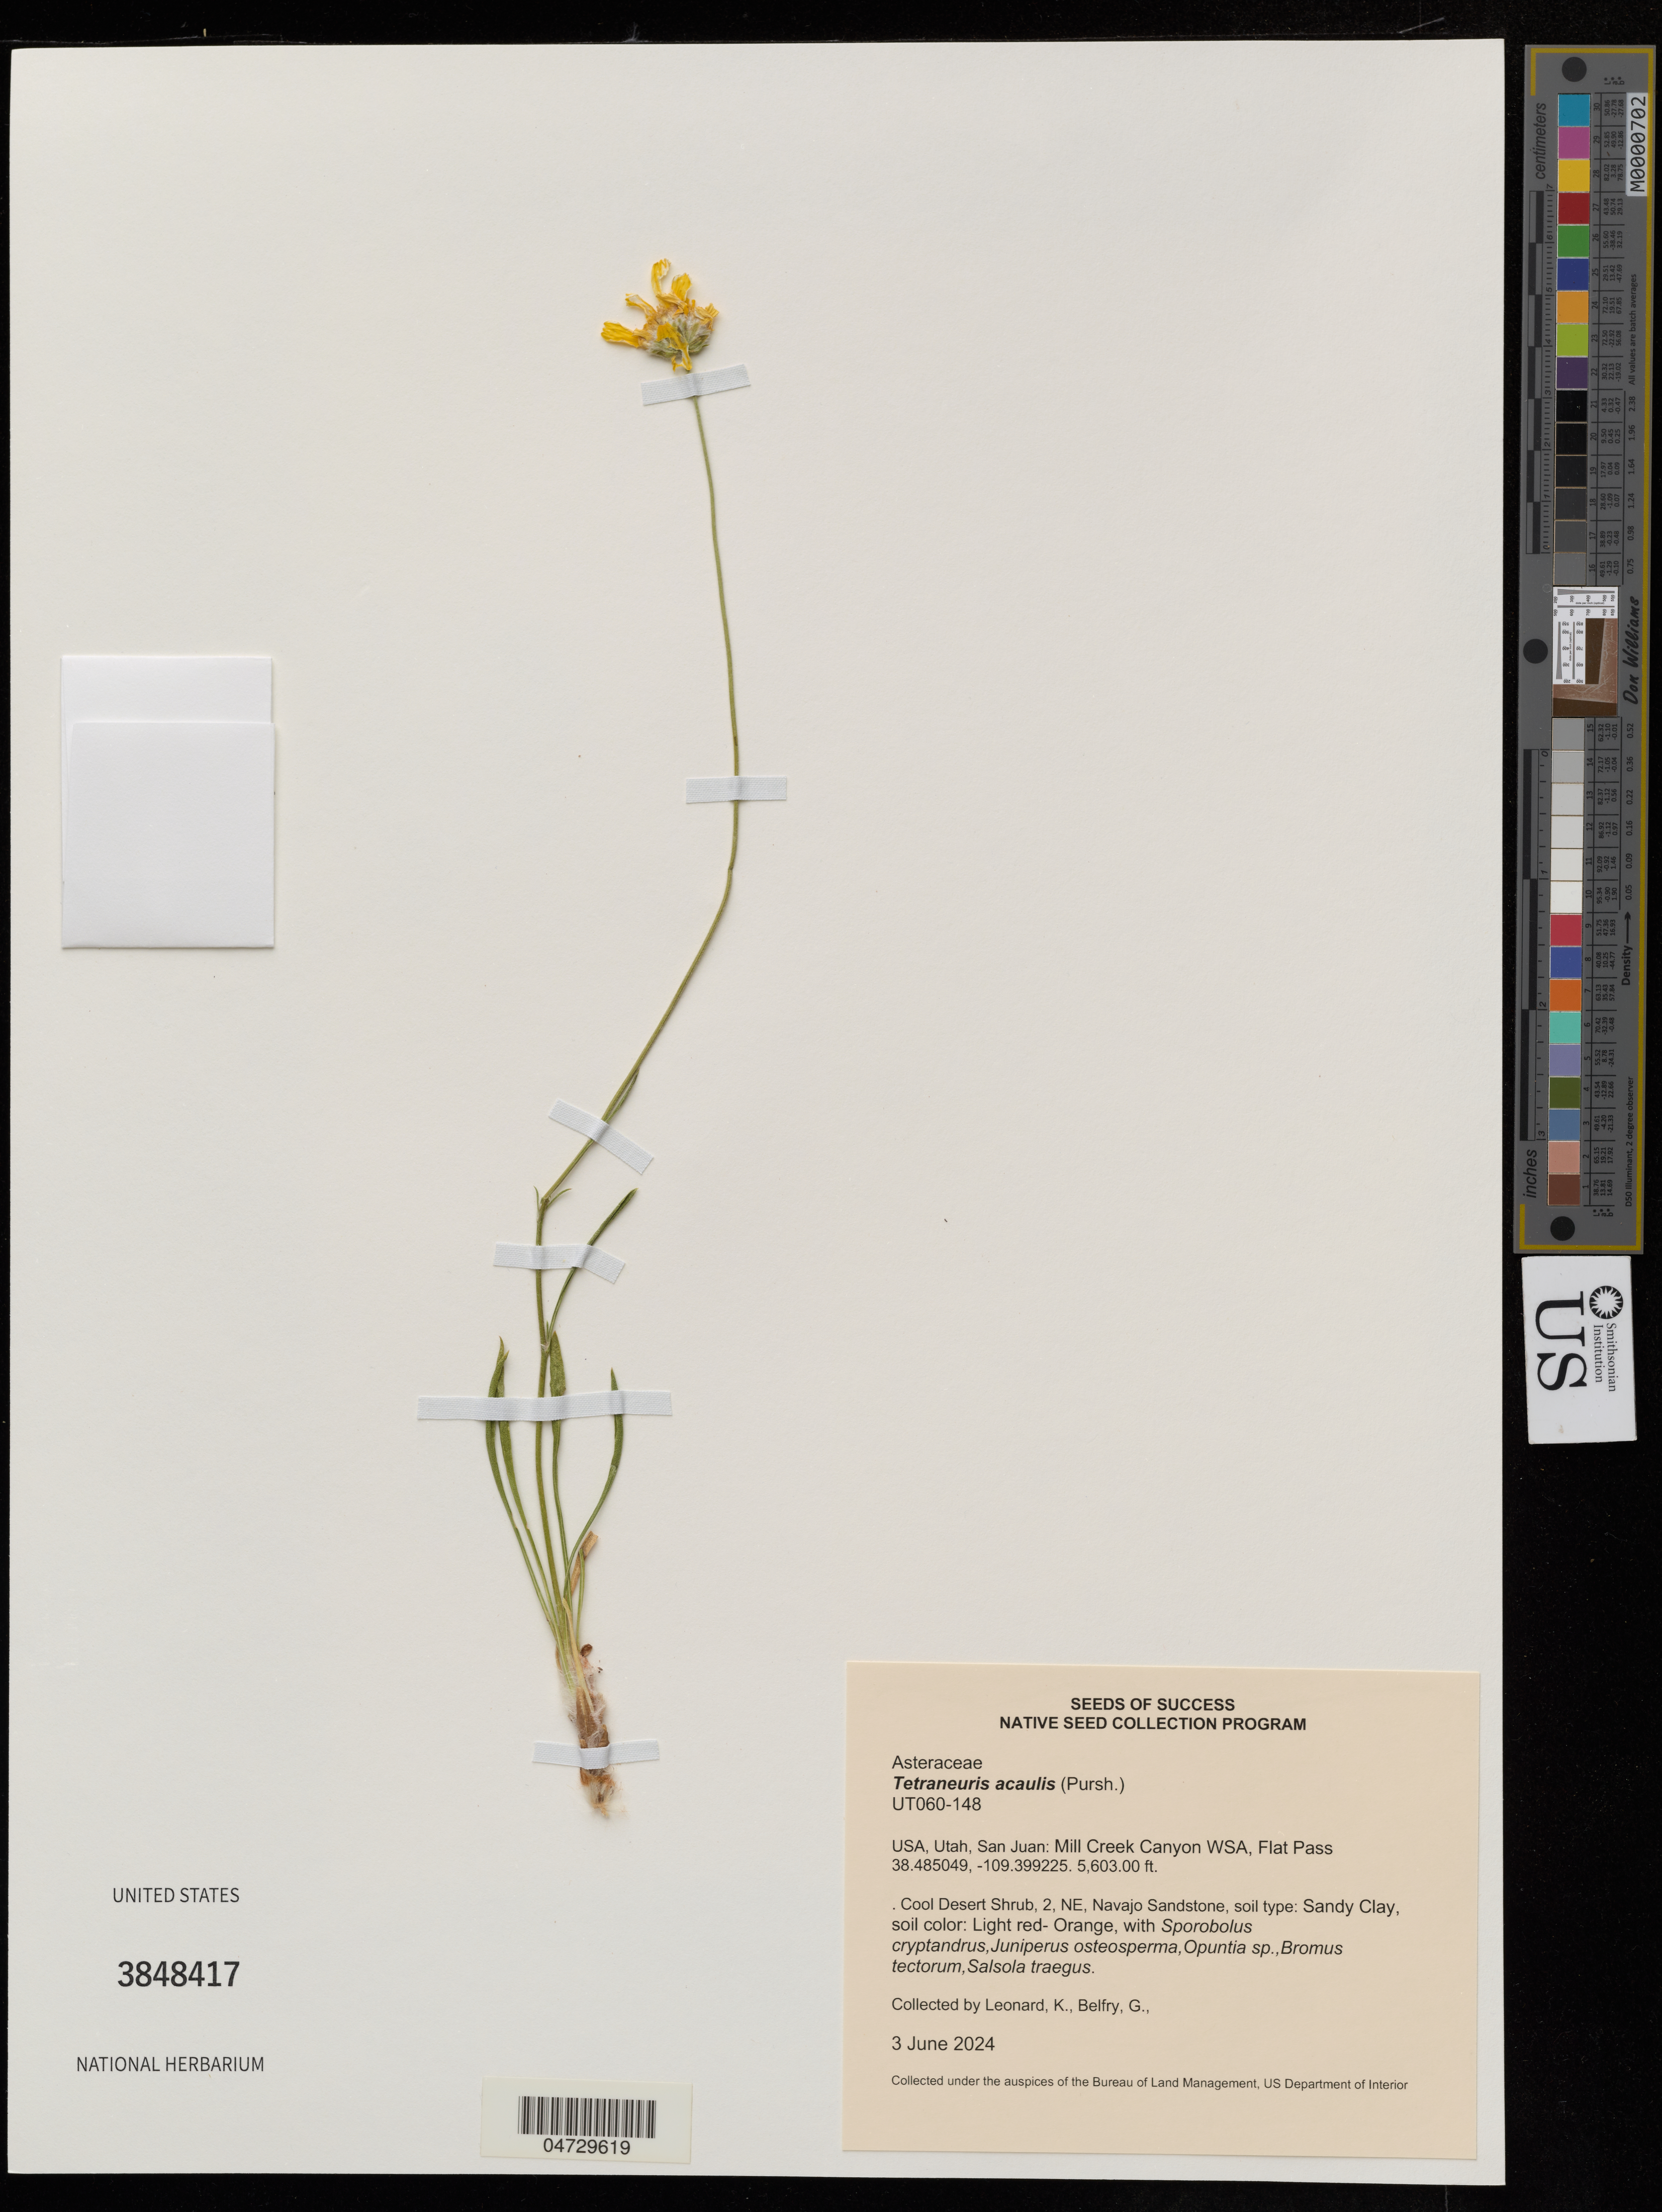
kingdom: Plantae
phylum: Tracheophyta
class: Magnoliopsida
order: Asterales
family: Asteraceae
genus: Tetraneuris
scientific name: Tetraneuris acaulis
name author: (Pursh) Greene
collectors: K. Leonard & G. Belfry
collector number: UT060-148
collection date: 2024-06-03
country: United States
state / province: Utah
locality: San Juan: Mill Creek Canyon WSA, Flat Pass.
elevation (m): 1708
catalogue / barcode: US 3848417